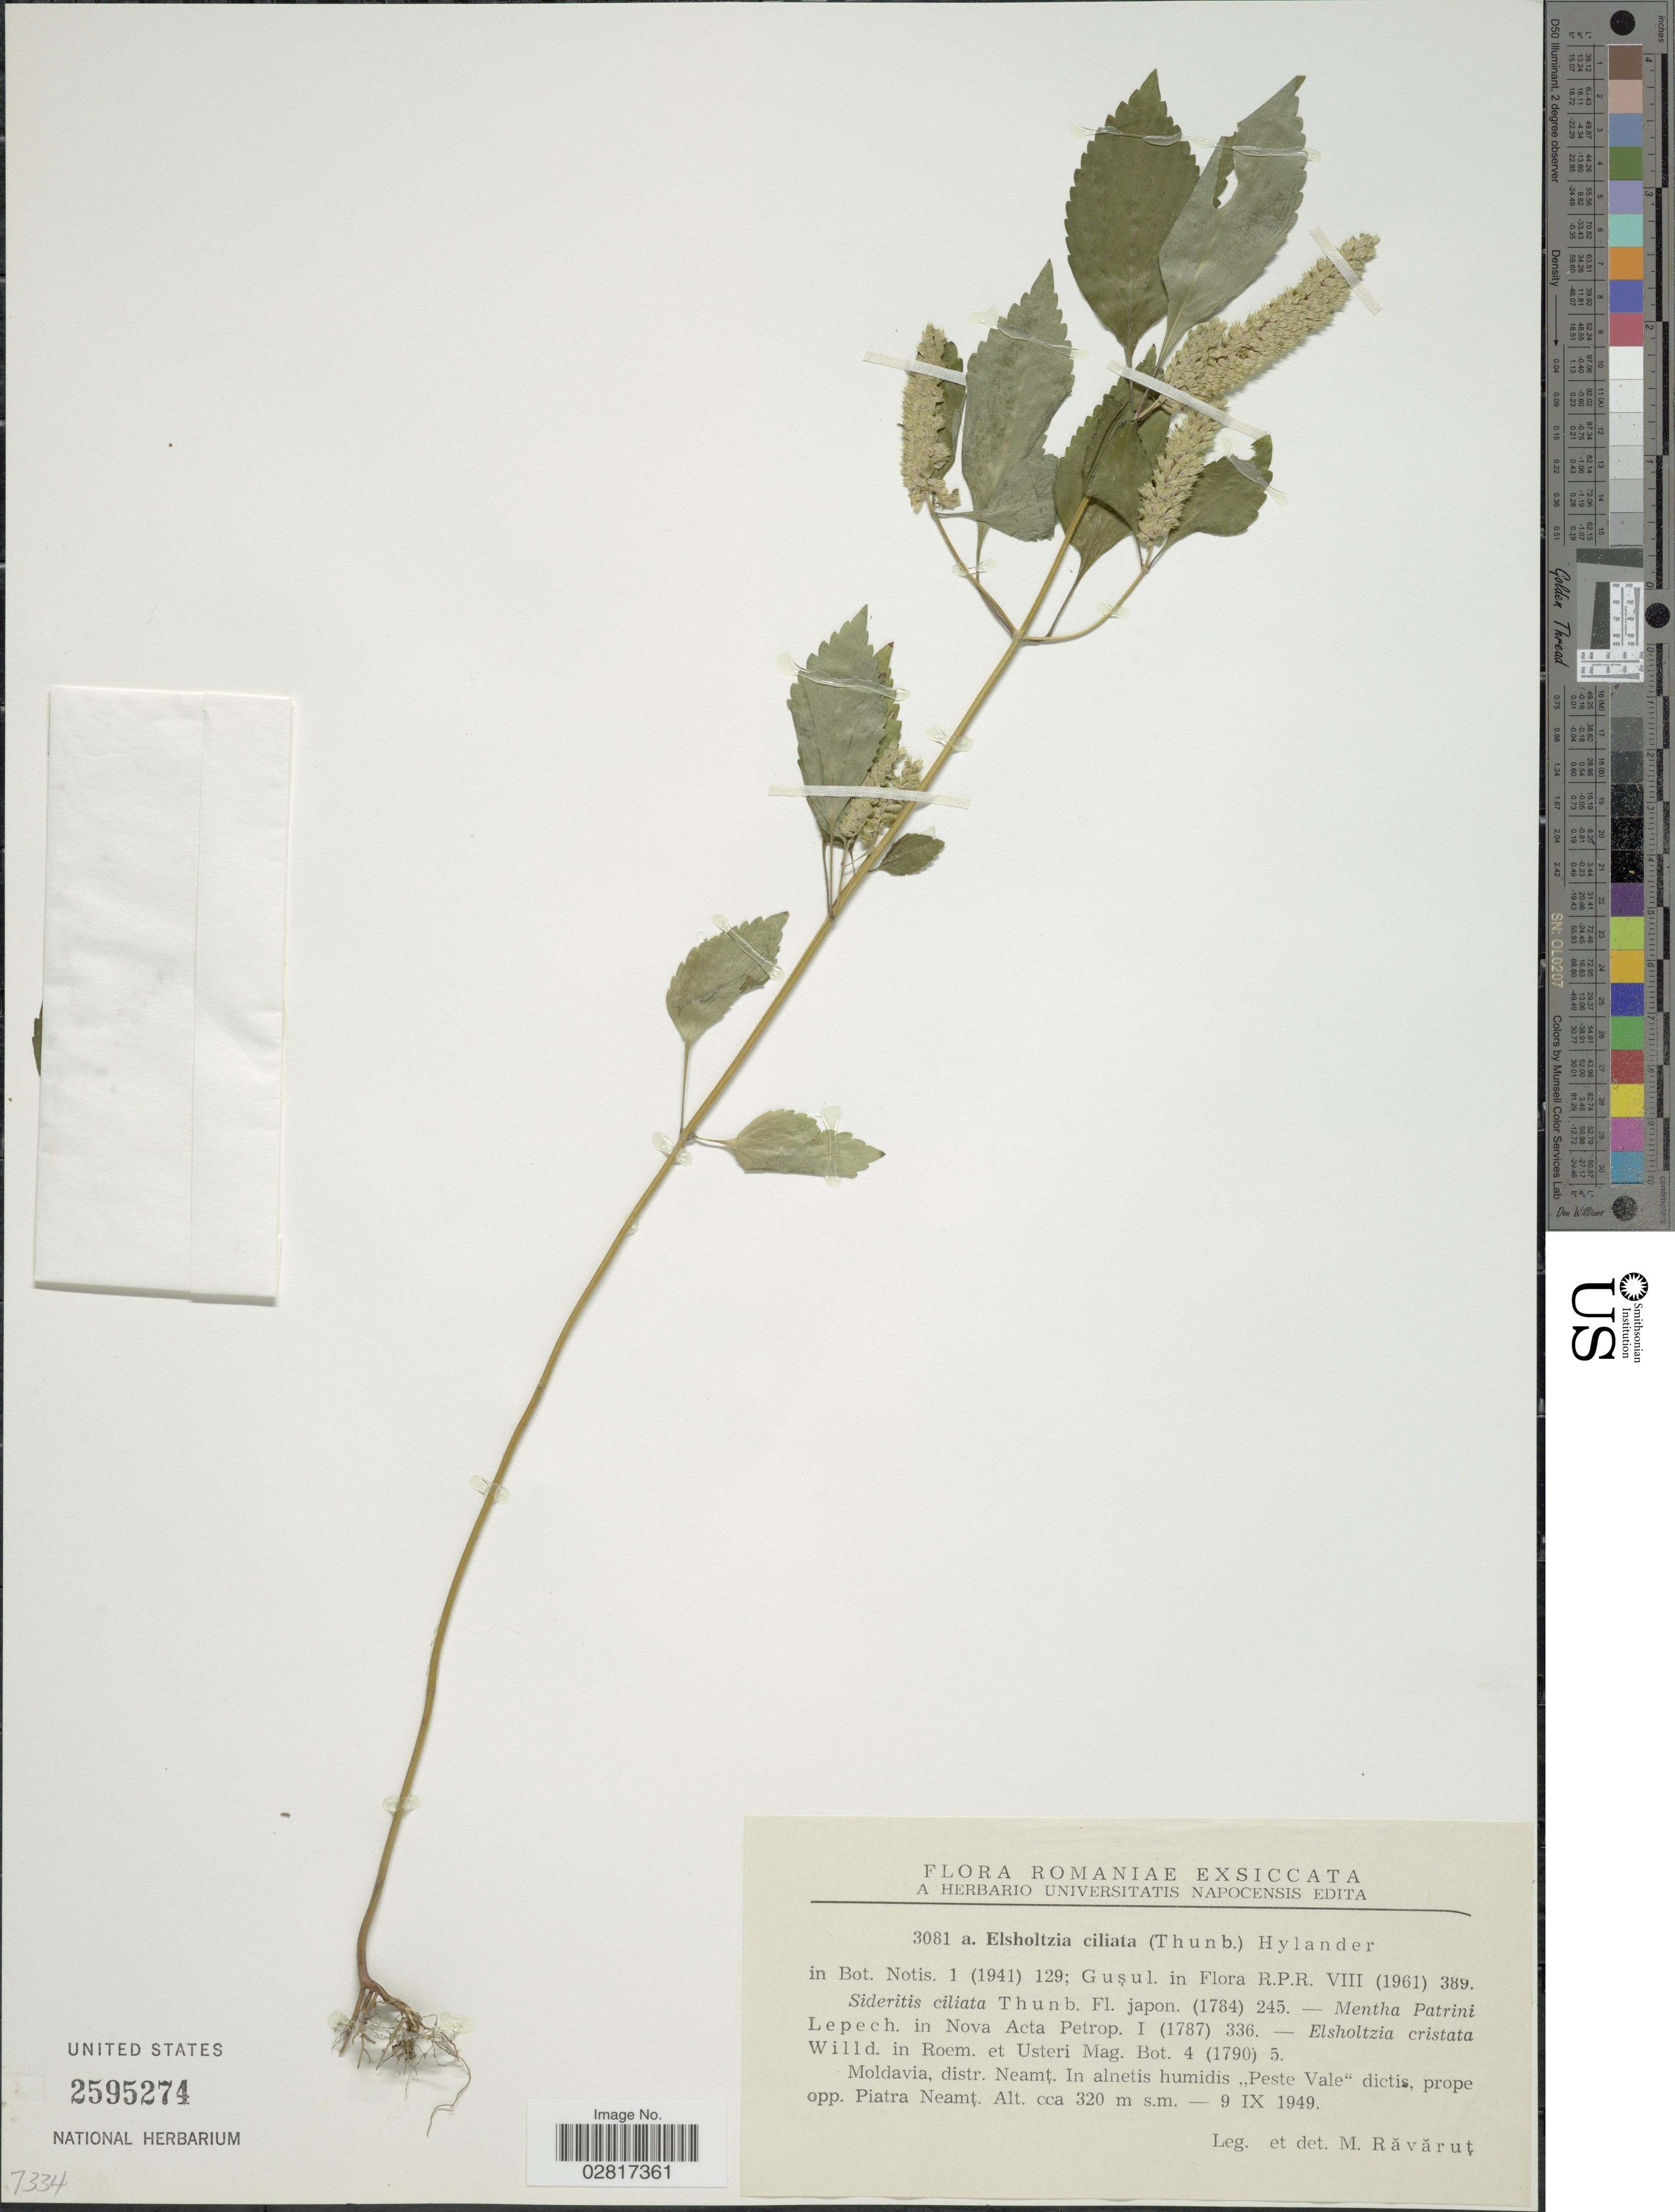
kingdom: Plantae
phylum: Tracheophyta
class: Magnoliopsida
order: Lamiales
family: Lamiaceae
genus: Elsholtzia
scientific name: Elsholtzia ciliata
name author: (Thunb.) Hyl.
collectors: M. Ravarut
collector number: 3081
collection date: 1949-09-09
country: Romania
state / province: Neamt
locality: Moldavia, distr. Neamt. In alnetis humidis "Peste Vale" dictis. prope opp. Piatra Neamt.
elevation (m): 320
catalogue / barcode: US 2595274